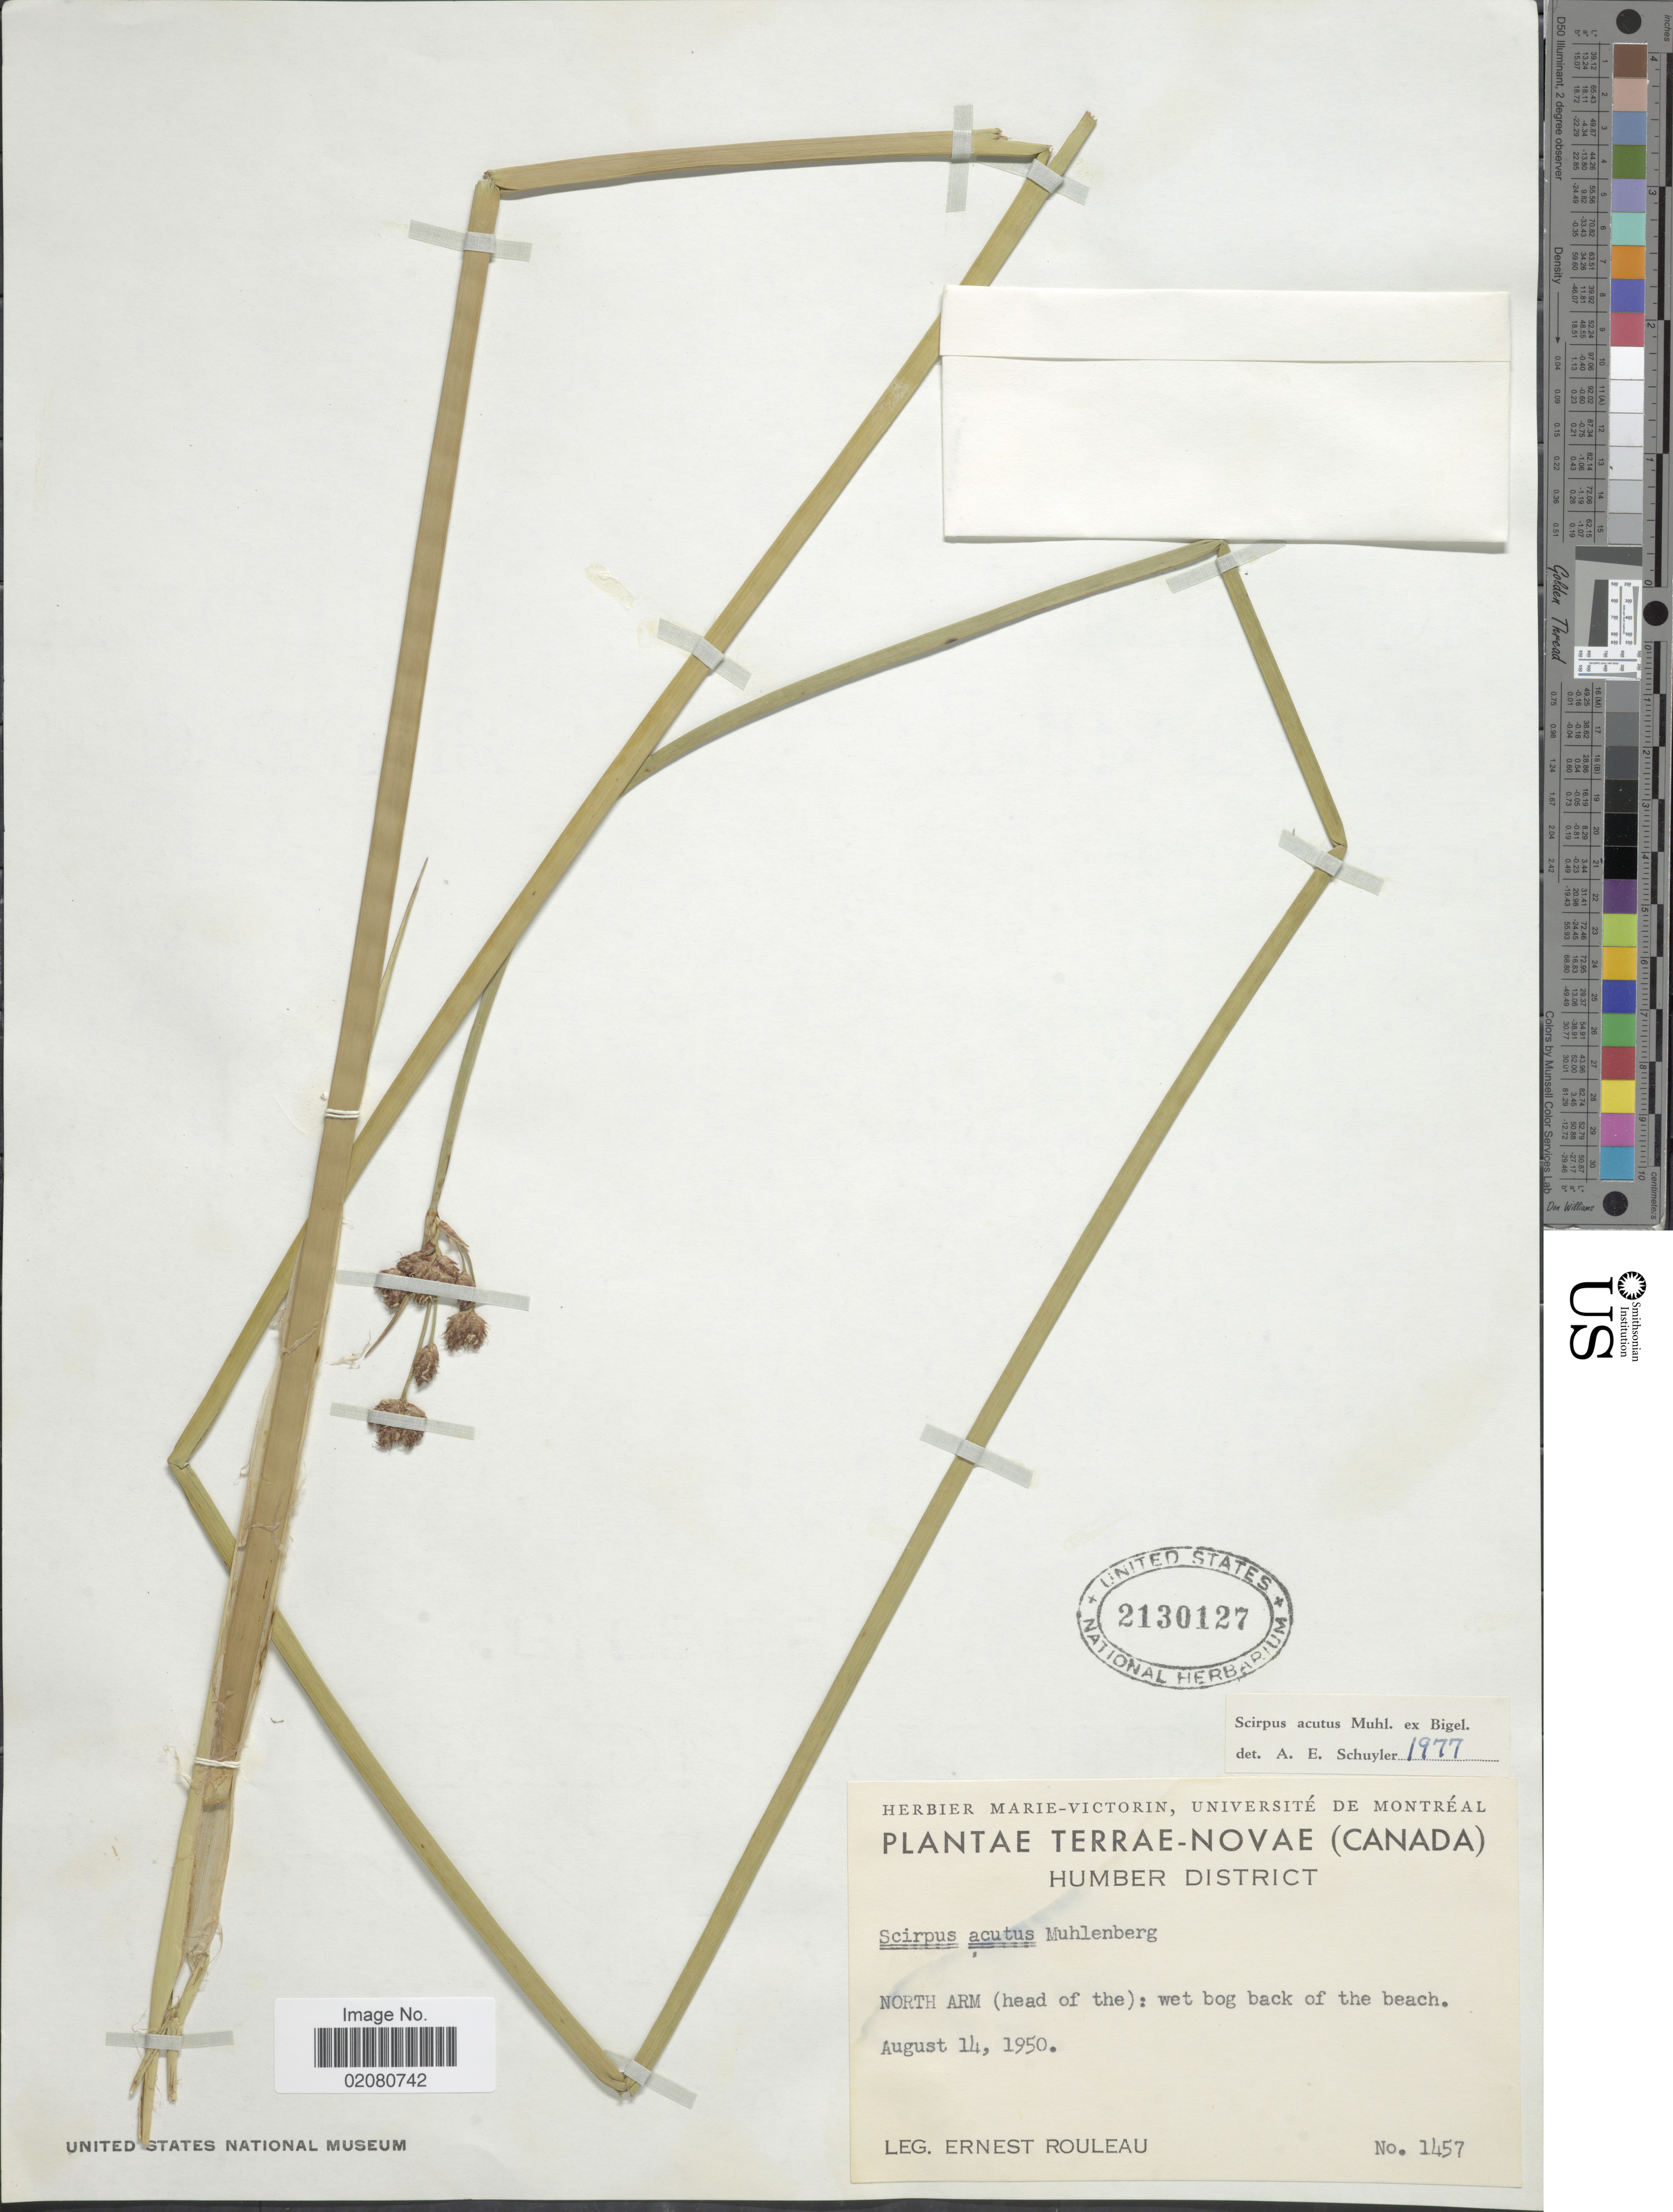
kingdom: Plantae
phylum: Tracheophyta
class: Liliopsida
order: Poales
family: Cyperaceae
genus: Schoenoplectus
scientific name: Schoenoplectus acutus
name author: (Muhl. ex Bigelow) Á. Löve & D. Löve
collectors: J. Rouleau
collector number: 1457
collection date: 1950-08-14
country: Canada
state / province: Newfoundland and Labrador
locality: Terrae-Novae (Canada) Humber District, North Arm (head of the): wet bog back of the beach.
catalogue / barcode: US 2130127